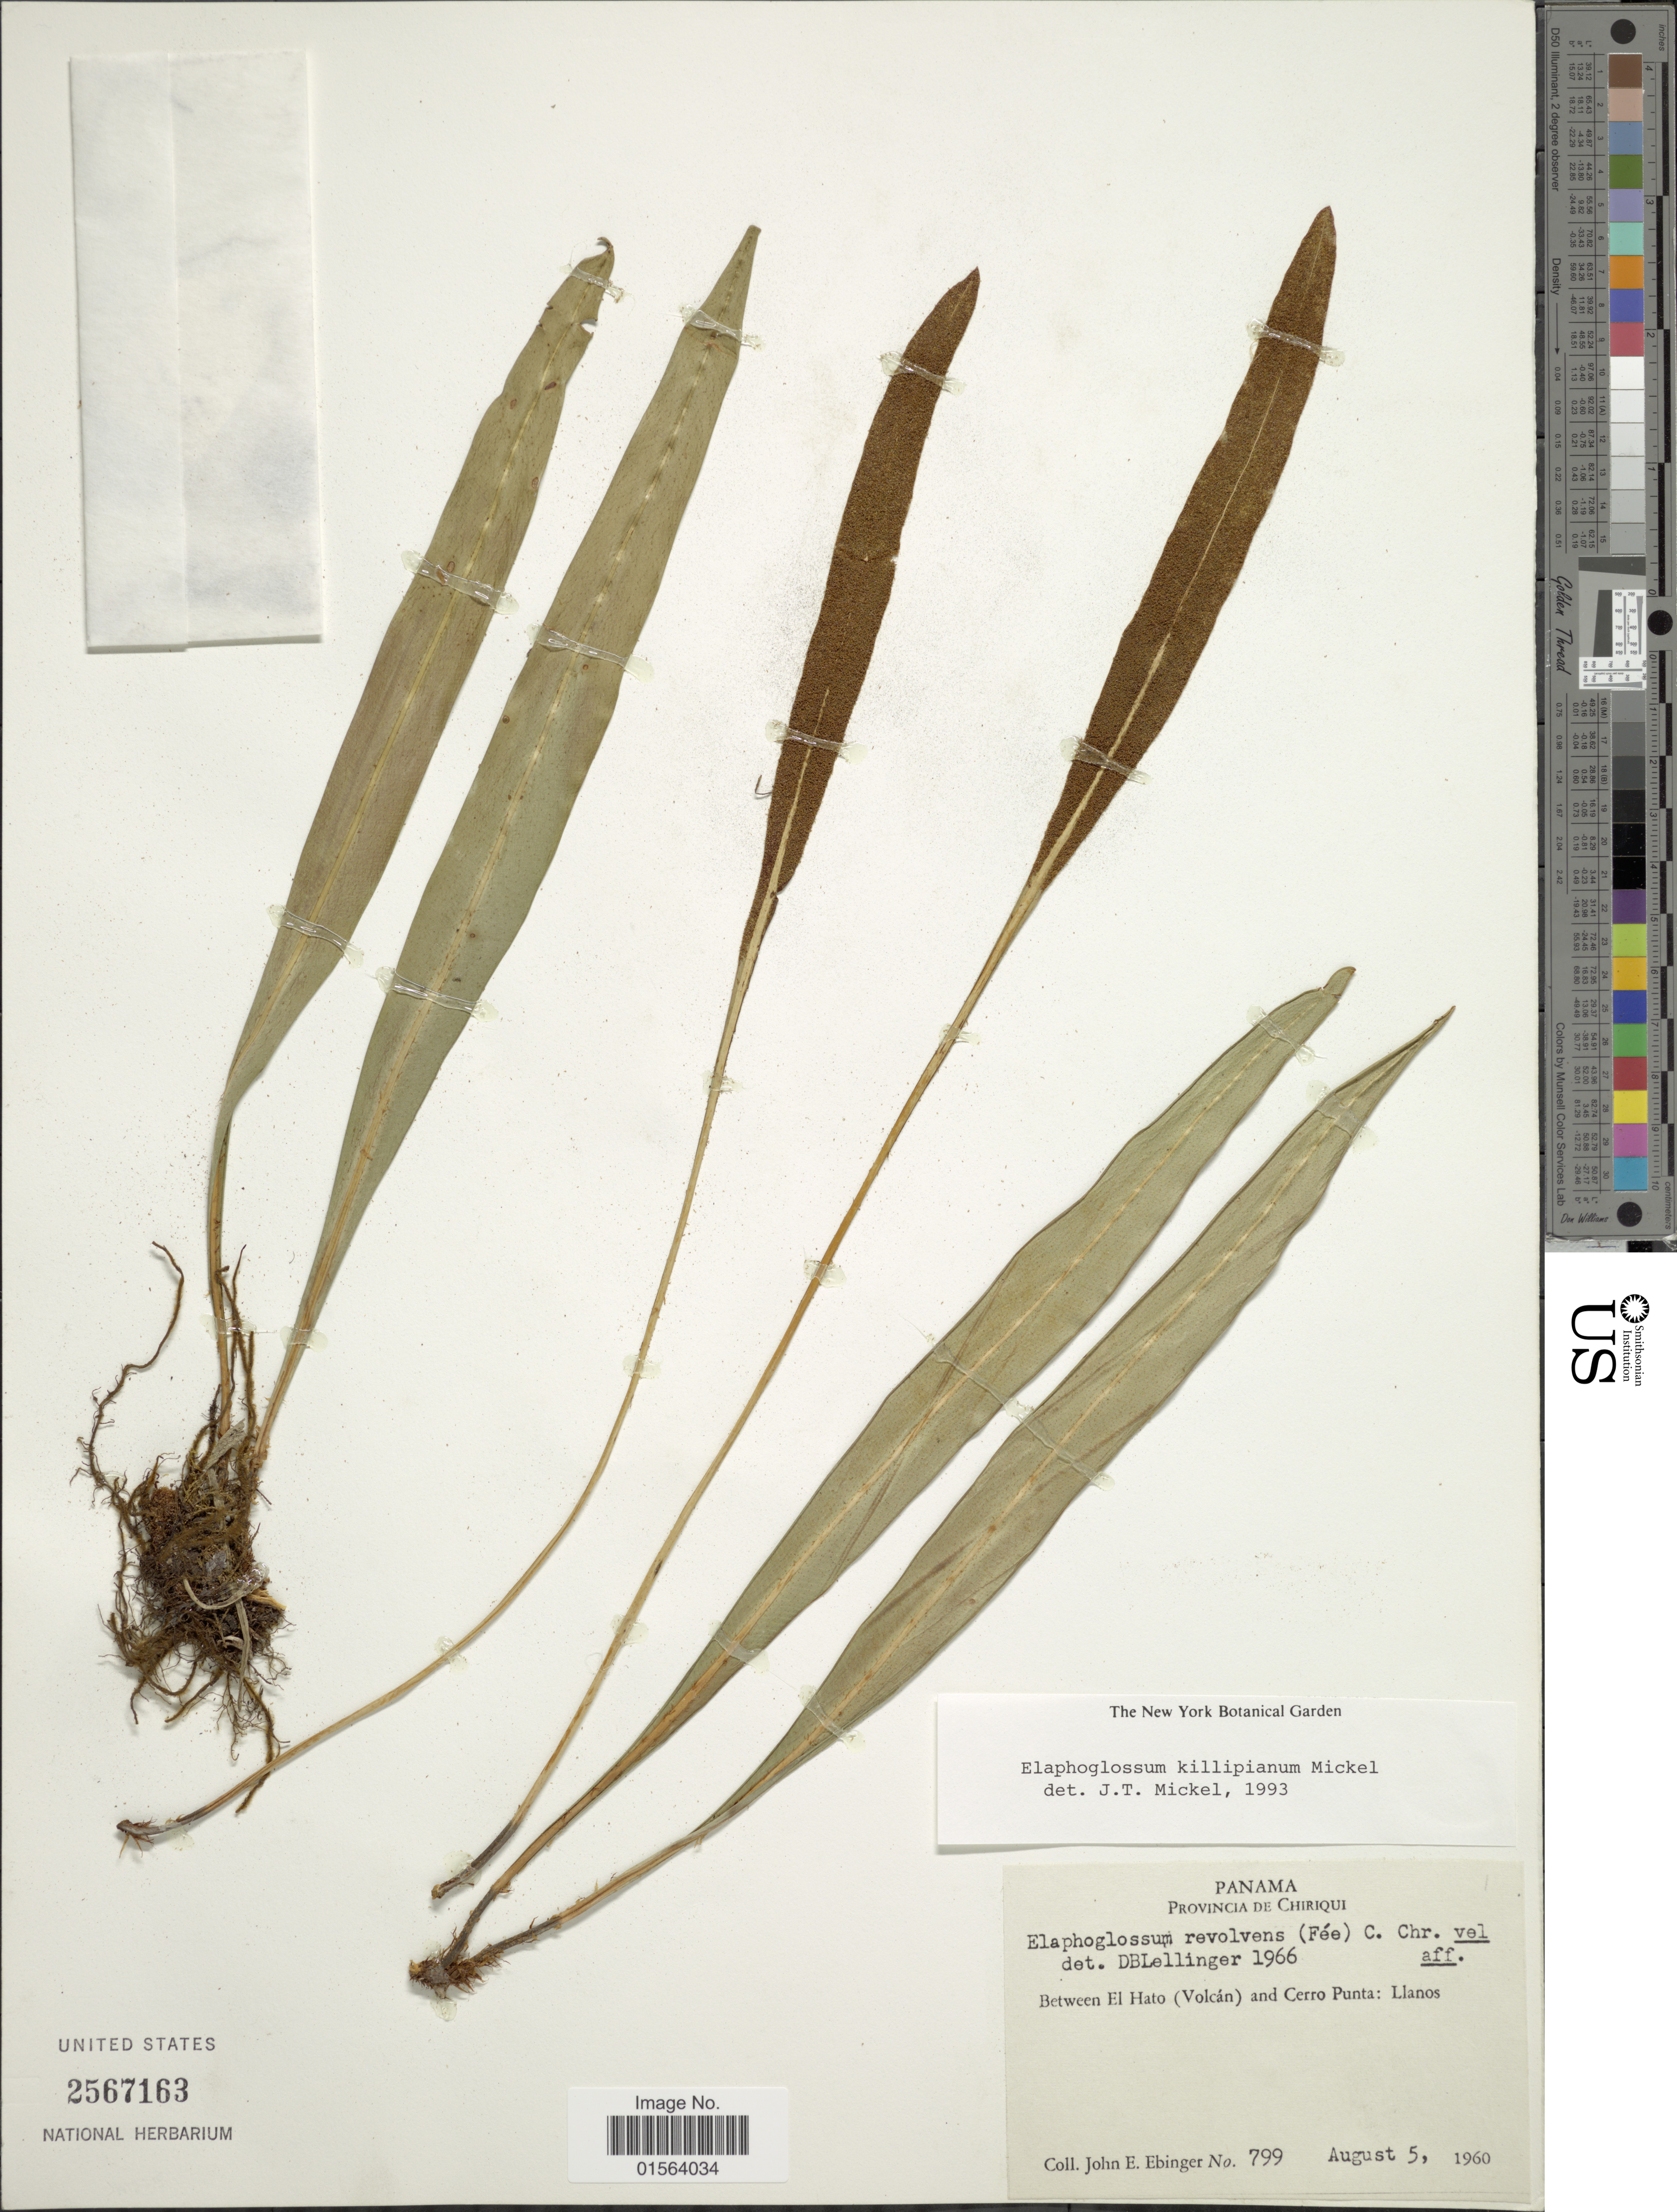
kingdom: Plantae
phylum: Tracheophyta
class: Polypodiopsida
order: Polypodiales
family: Dryopteridaceae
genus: Elaphoglossum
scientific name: Elaphoglossum killipianum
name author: Mickel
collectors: J. Ebinger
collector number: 799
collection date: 1960-08-05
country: Panama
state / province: Chiriqui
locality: Provincia de Chiriqui, between El Hato (Volcan) and Cerro Punta: Llanos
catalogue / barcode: US 2567163